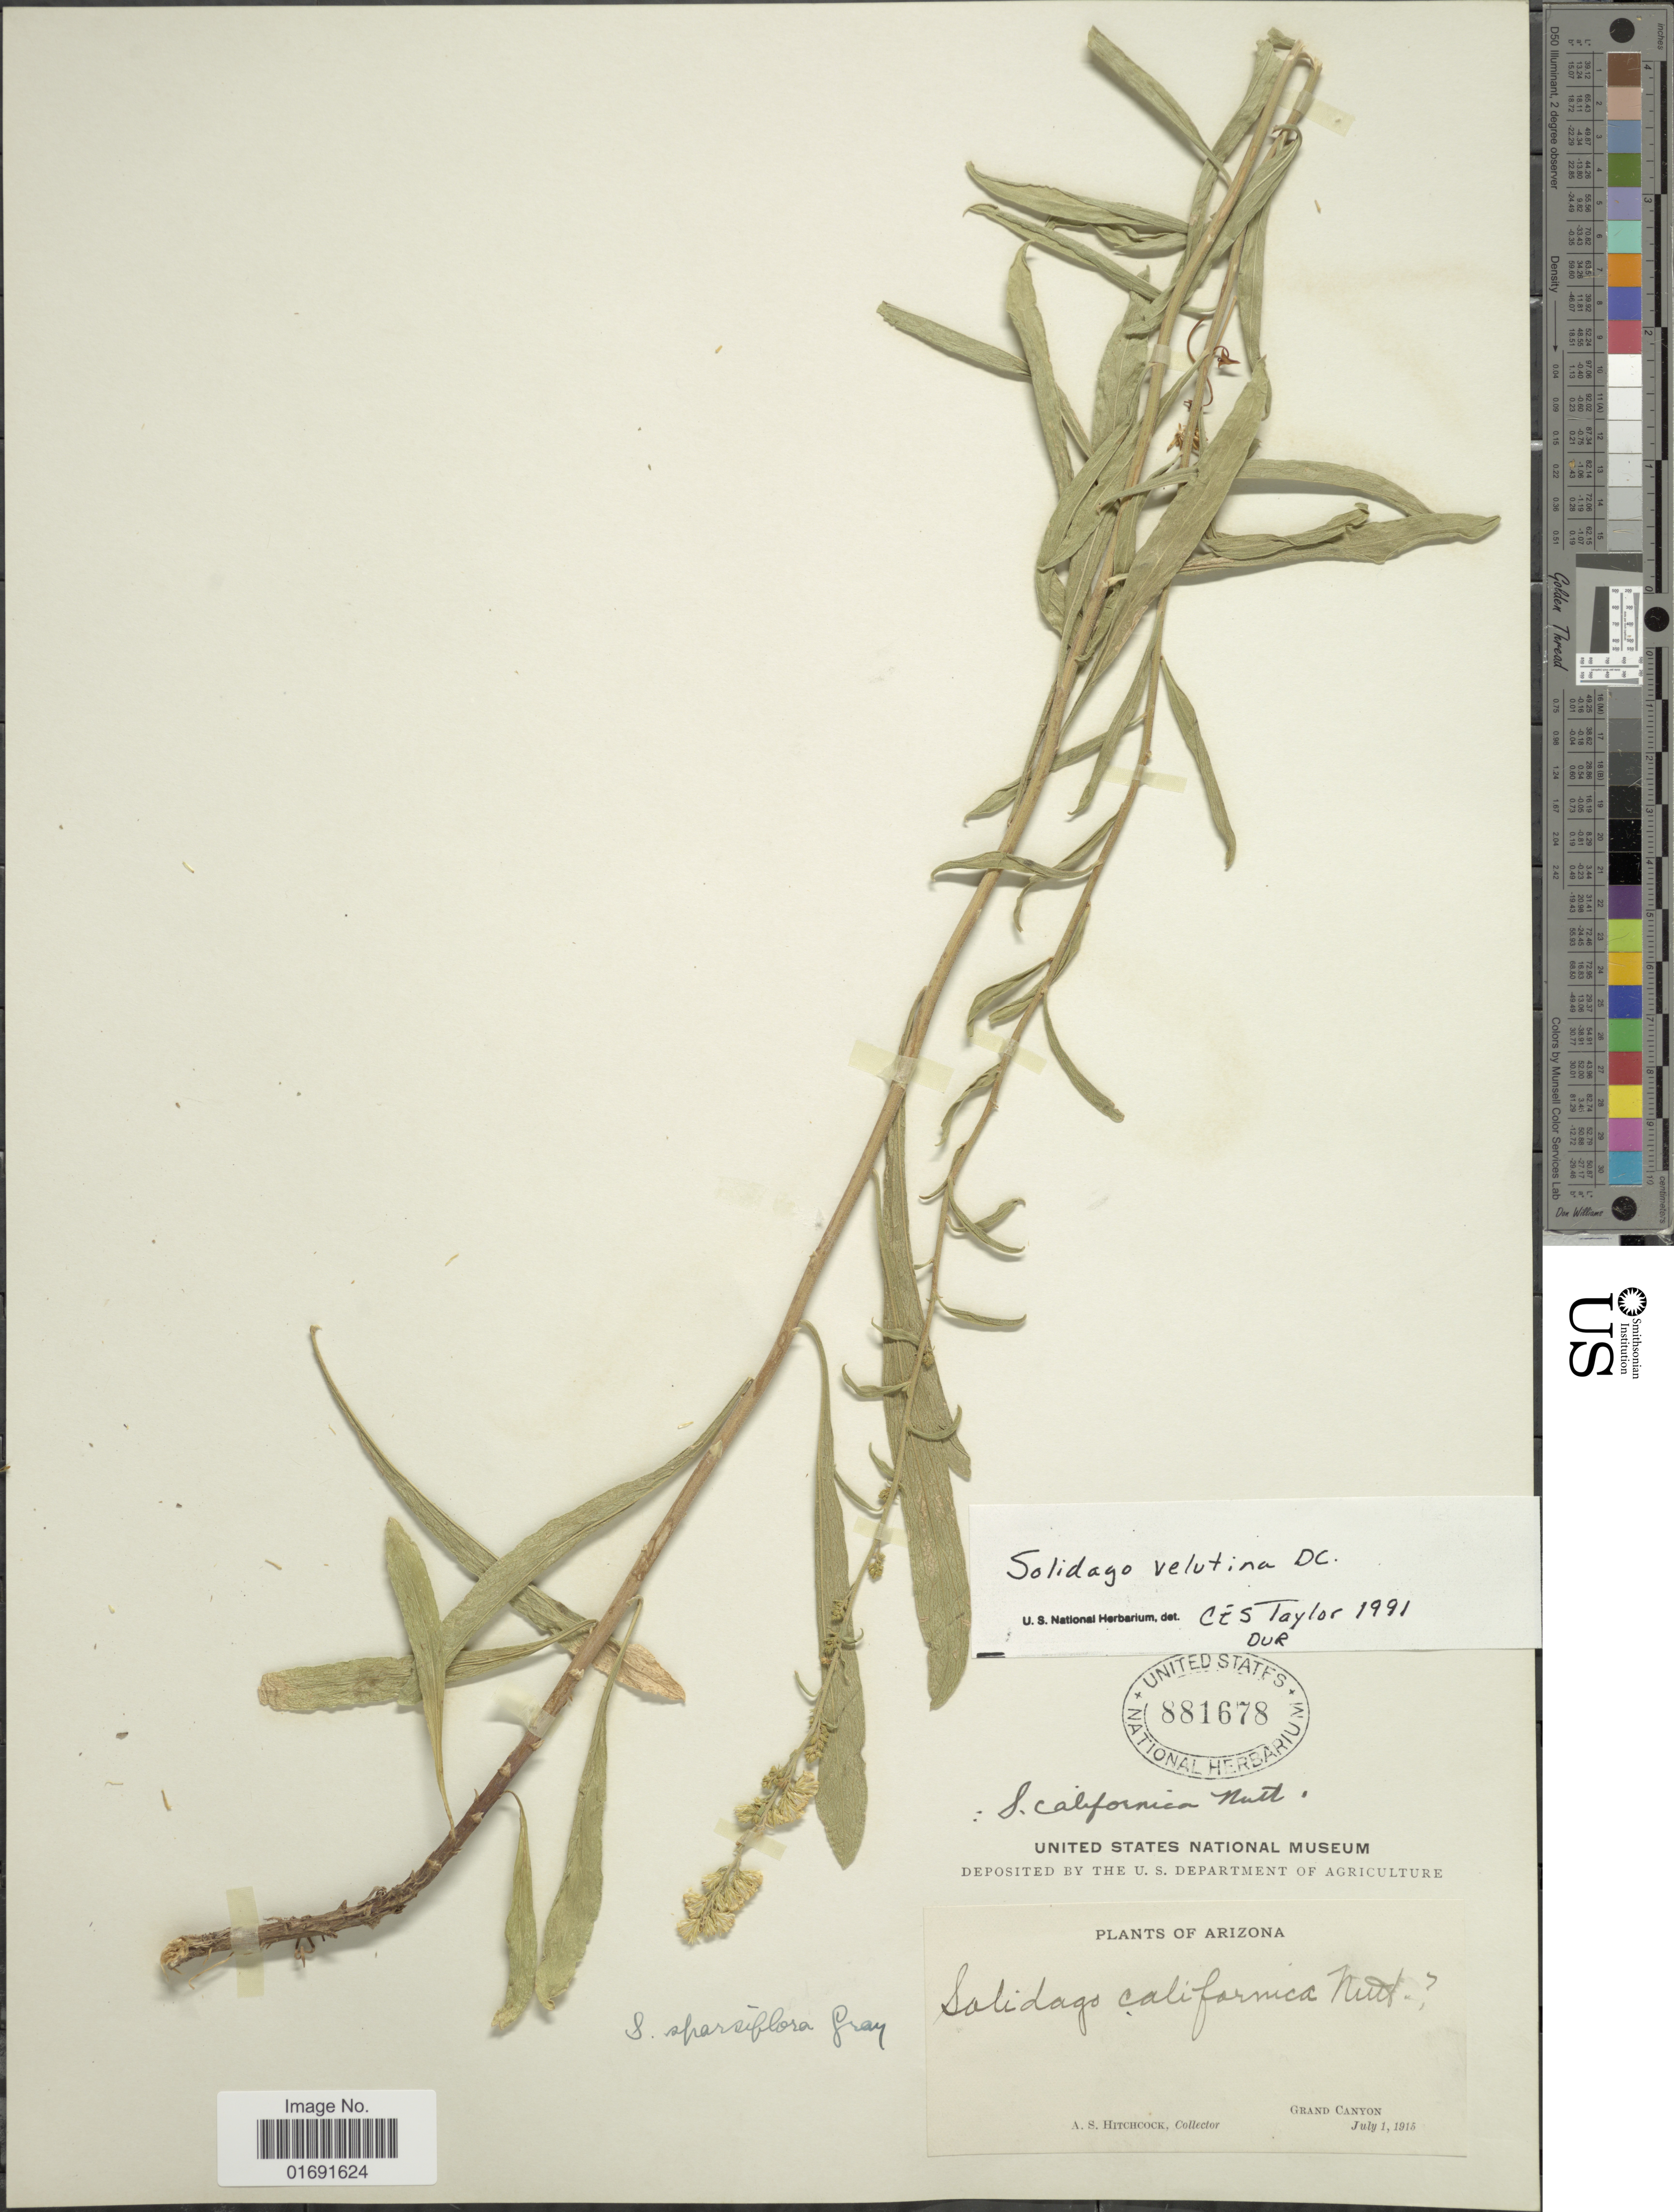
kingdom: Plantae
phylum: Tracheophyta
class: Magnoliopsida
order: Asterales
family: Asteraceae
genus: Solidago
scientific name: Solidago velutina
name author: DC.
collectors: A. S. Hitchcock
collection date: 1915-07-01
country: United States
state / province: Arizona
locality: Grand Canyon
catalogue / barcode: US 881678